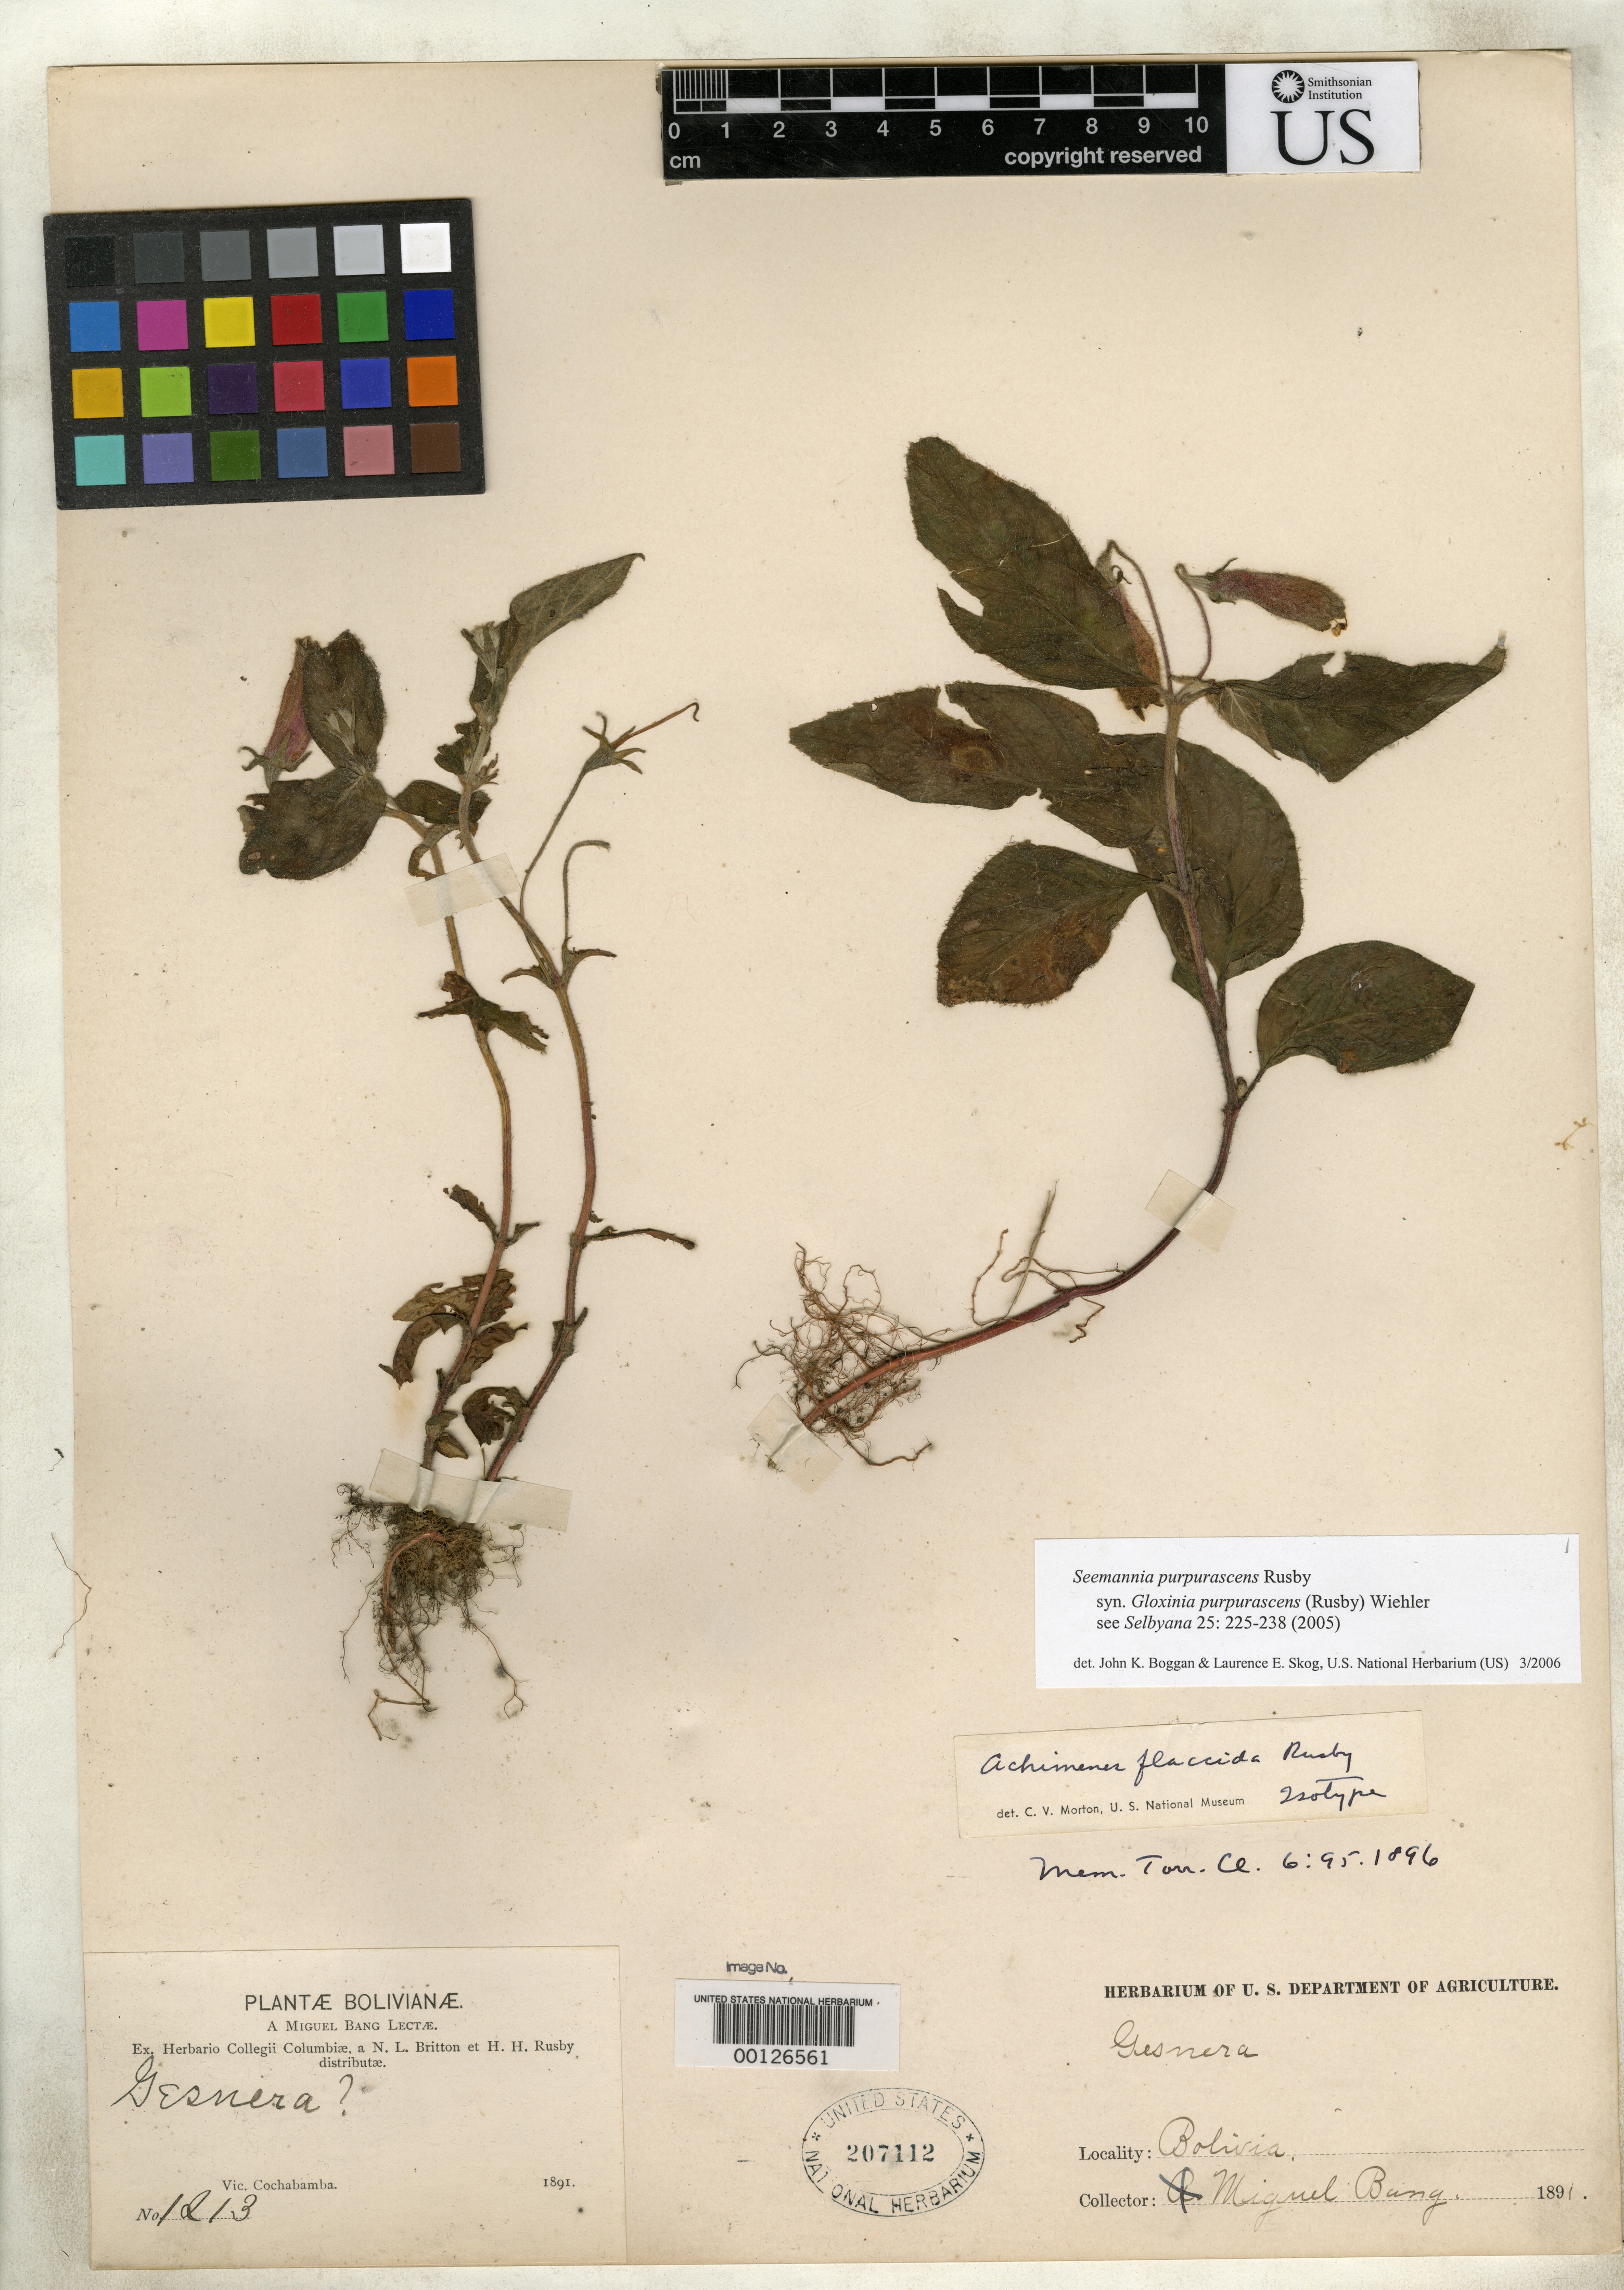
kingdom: Plantae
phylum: Tracheophyta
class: Magnoliopsida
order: Lamiales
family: Gesneriaceae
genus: Achimenes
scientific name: Achimenes flaccida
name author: Rusby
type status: Isotype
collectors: M. Bang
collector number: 1213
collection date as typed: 1891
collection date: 1891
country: Bolivia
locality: Mapiri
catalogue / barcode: US 207112